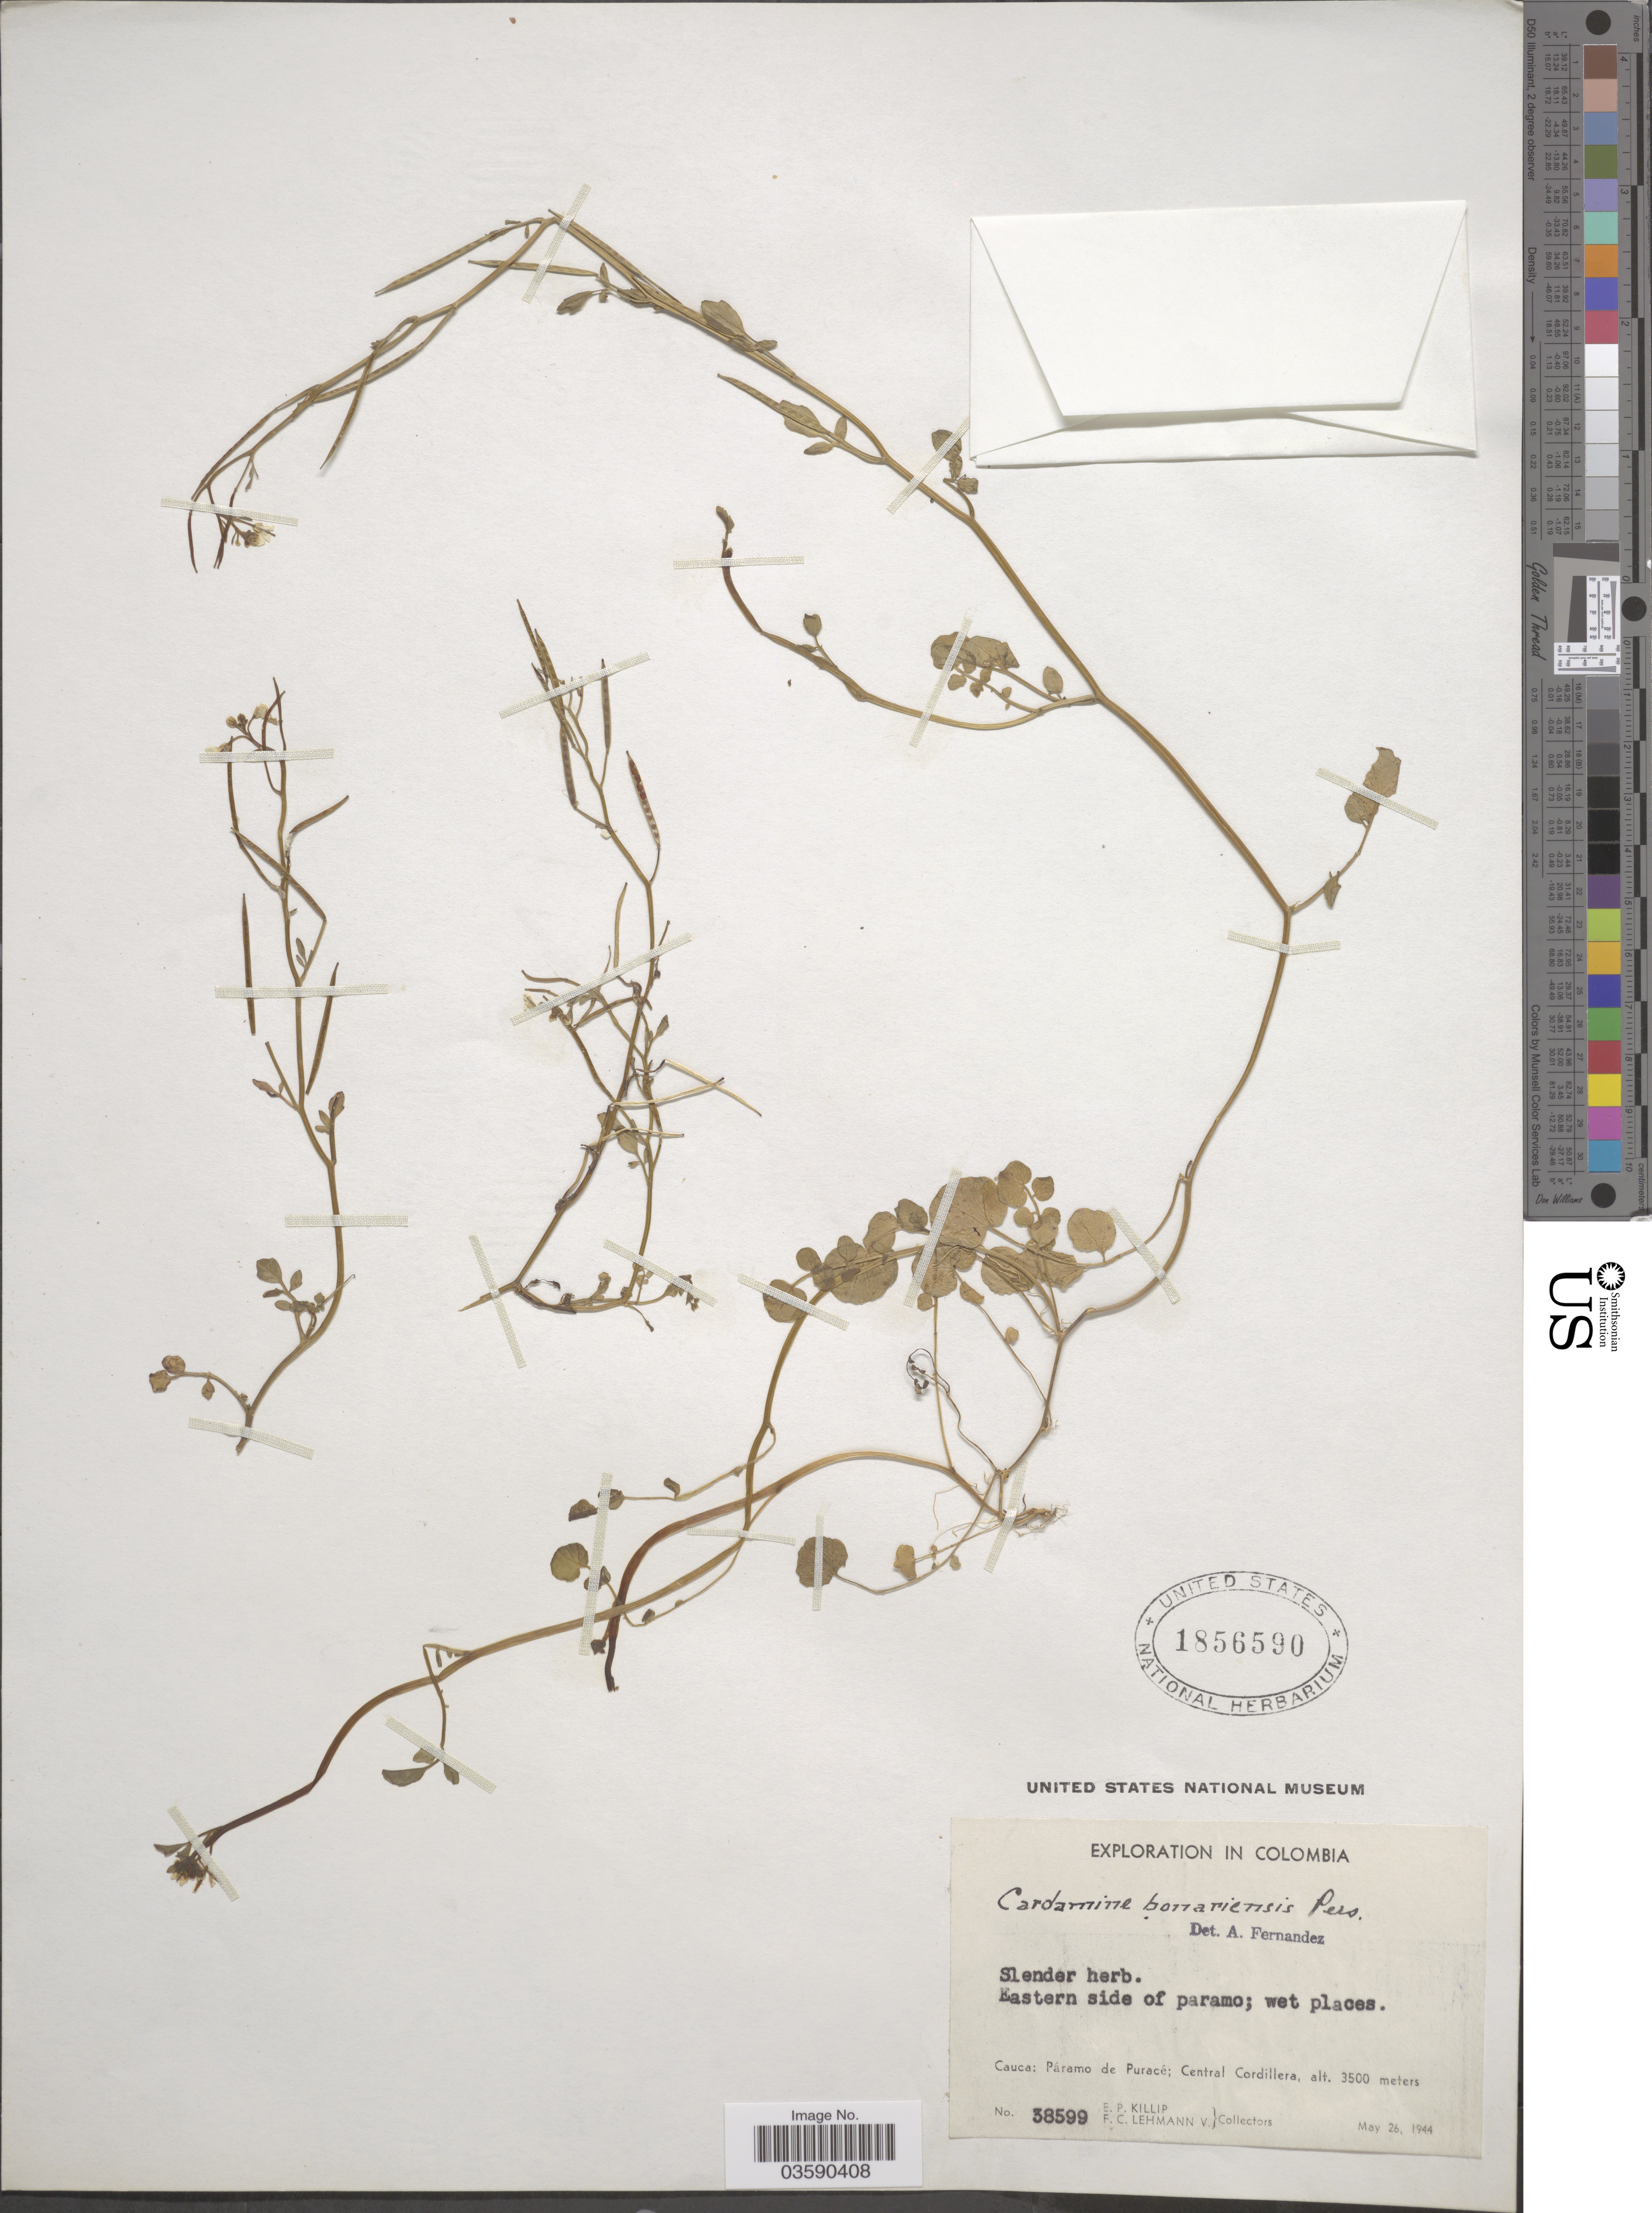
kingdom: Plantae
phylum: Tracheophyta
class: Magnoliopsida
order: Brassicales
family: Brassicaceae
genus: Cardamine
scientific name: Cardamine bonariensis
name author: Pers.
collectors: E. P. Killip & F. Lehmann v.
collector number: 38599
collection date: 1944-05-26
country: Colombia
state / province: Cauca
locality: Páramo de Purace; Central Cordillera; Eastern side of paramo.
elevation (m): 3500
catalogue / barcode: US 1856590